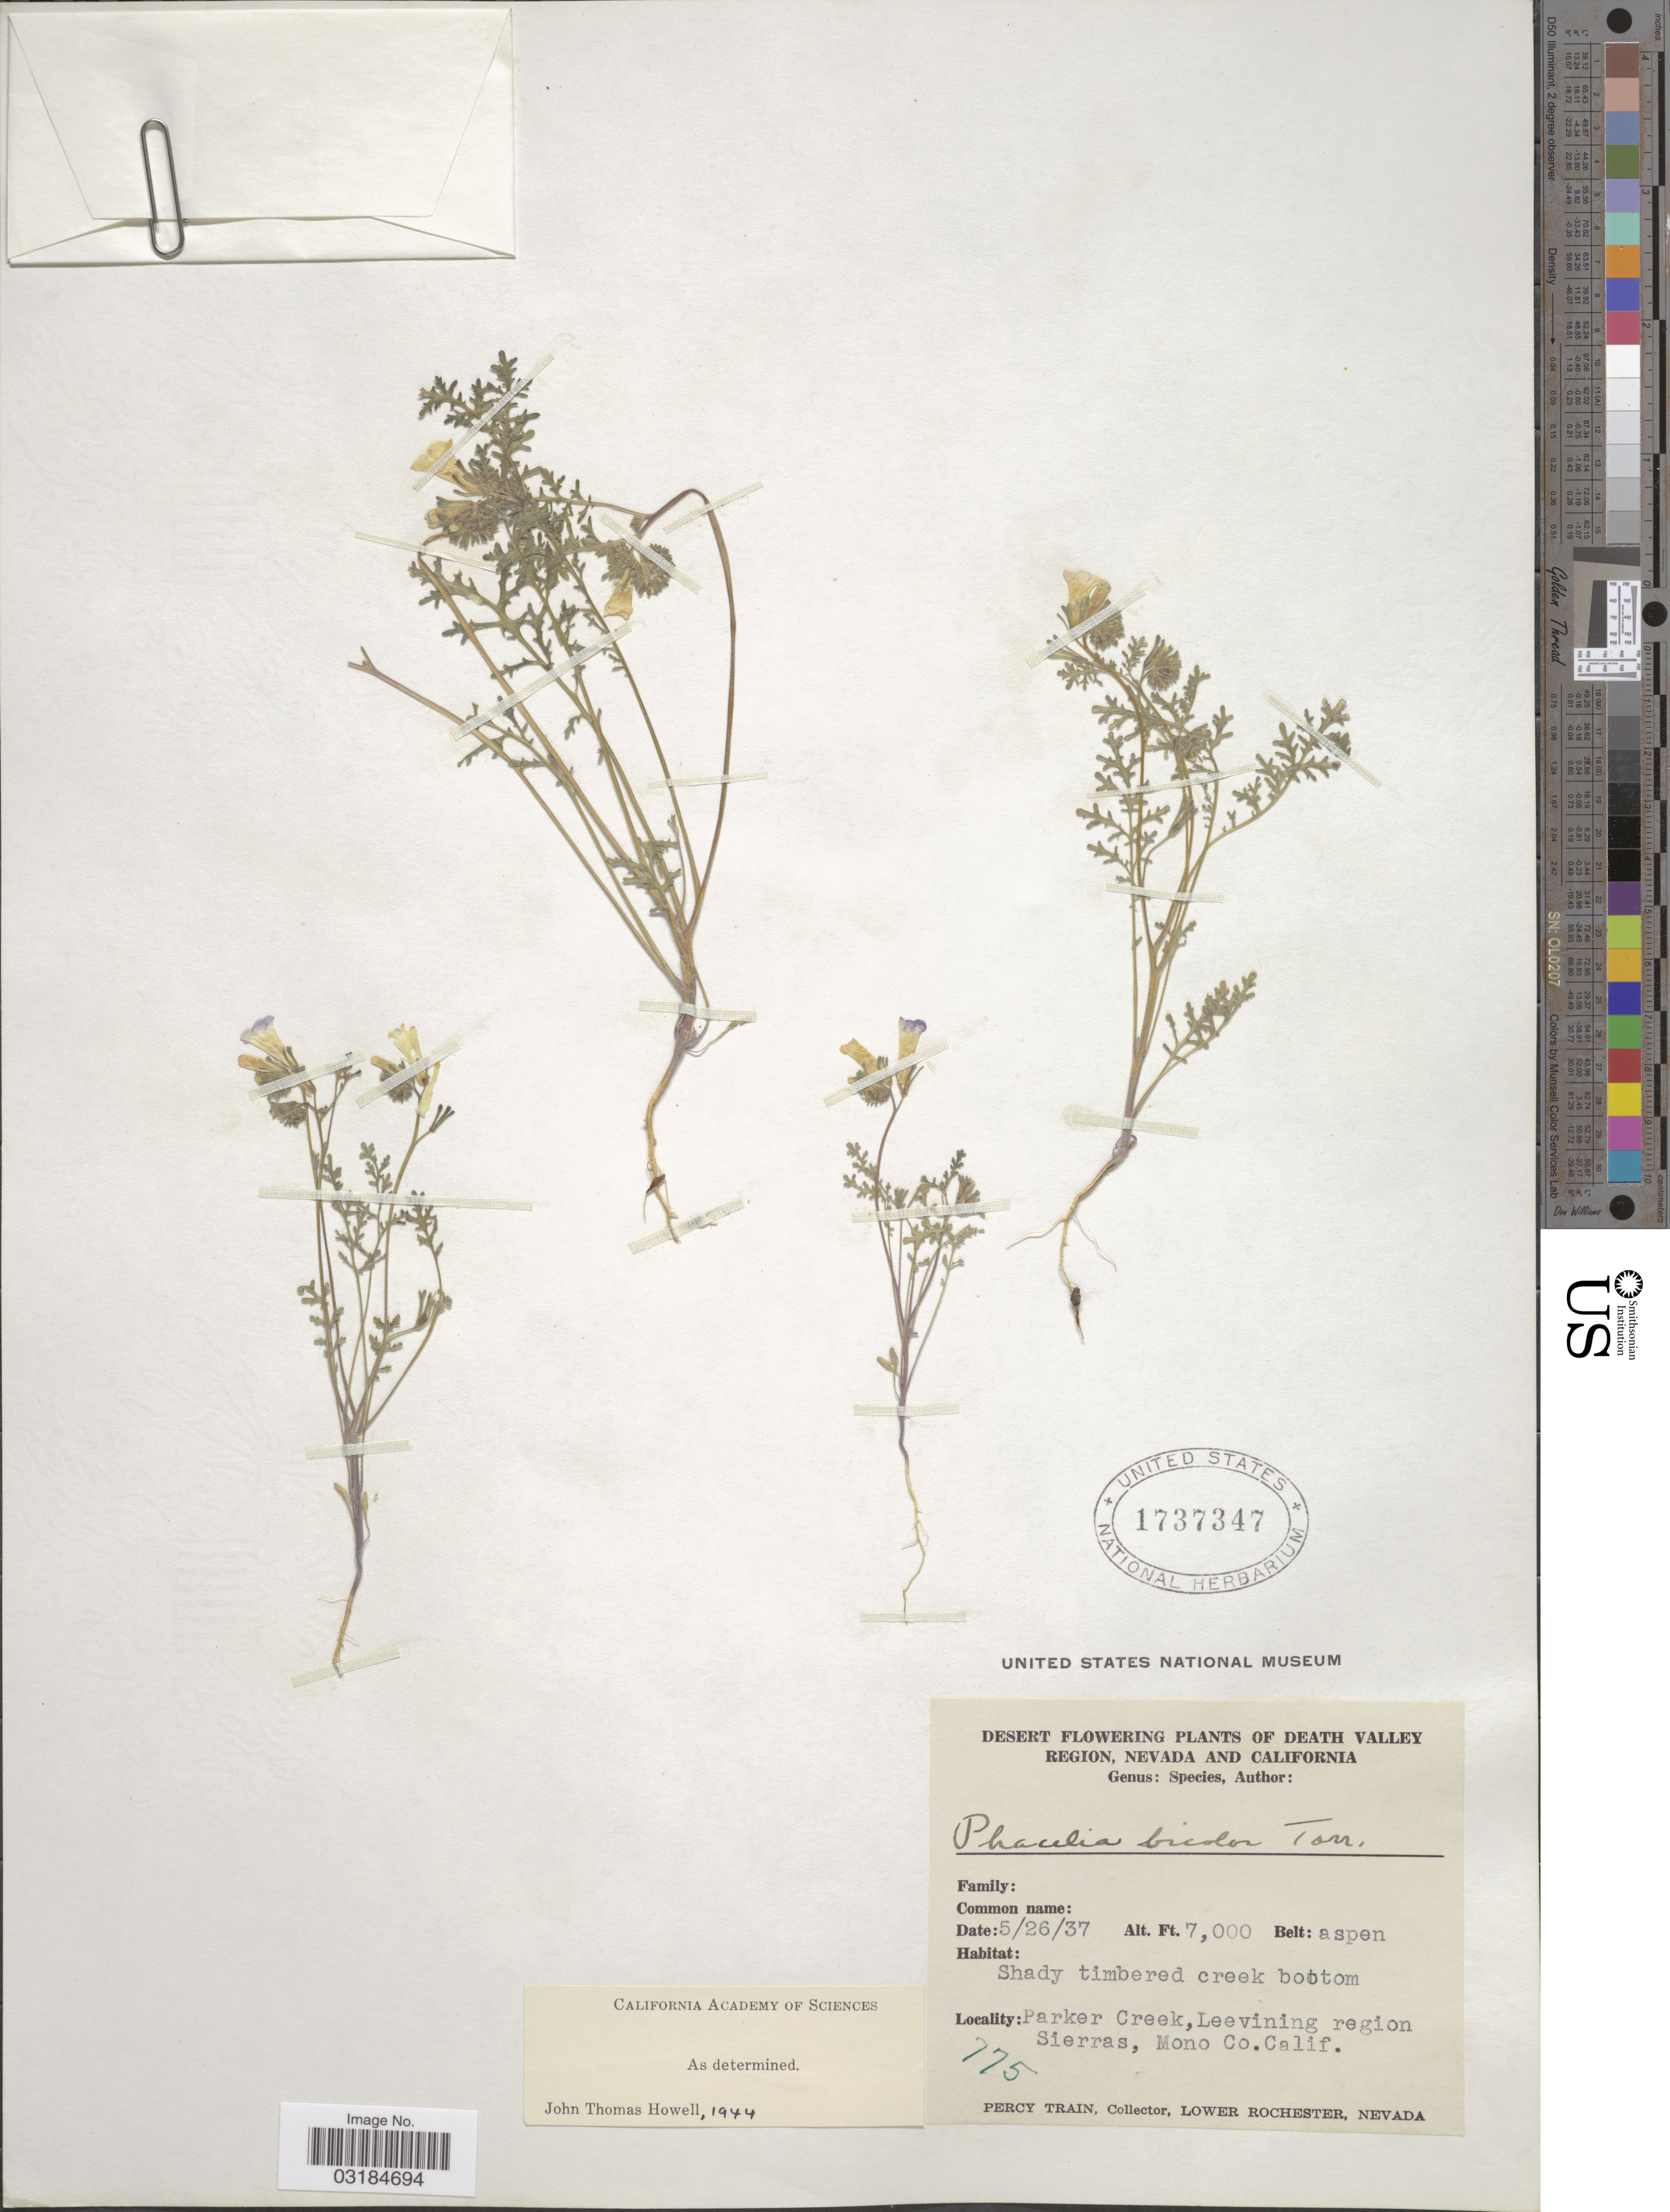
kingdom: Plantae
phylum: Tracheophyta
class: Magnoliopsida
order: Boraginales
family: Hydrophyllaceae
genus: Phacelia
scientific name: Phacelia bicolor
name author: Torr. in C. King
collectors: P. Train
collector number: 775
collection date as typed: Transcribed d/m/y: 26/5/37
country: United States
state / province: California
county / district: Mono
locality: Death Valley Region, Parker Creek, Leevining region Sierras, Mono Co., Calif.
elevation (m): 2134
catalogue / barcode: US 1737347